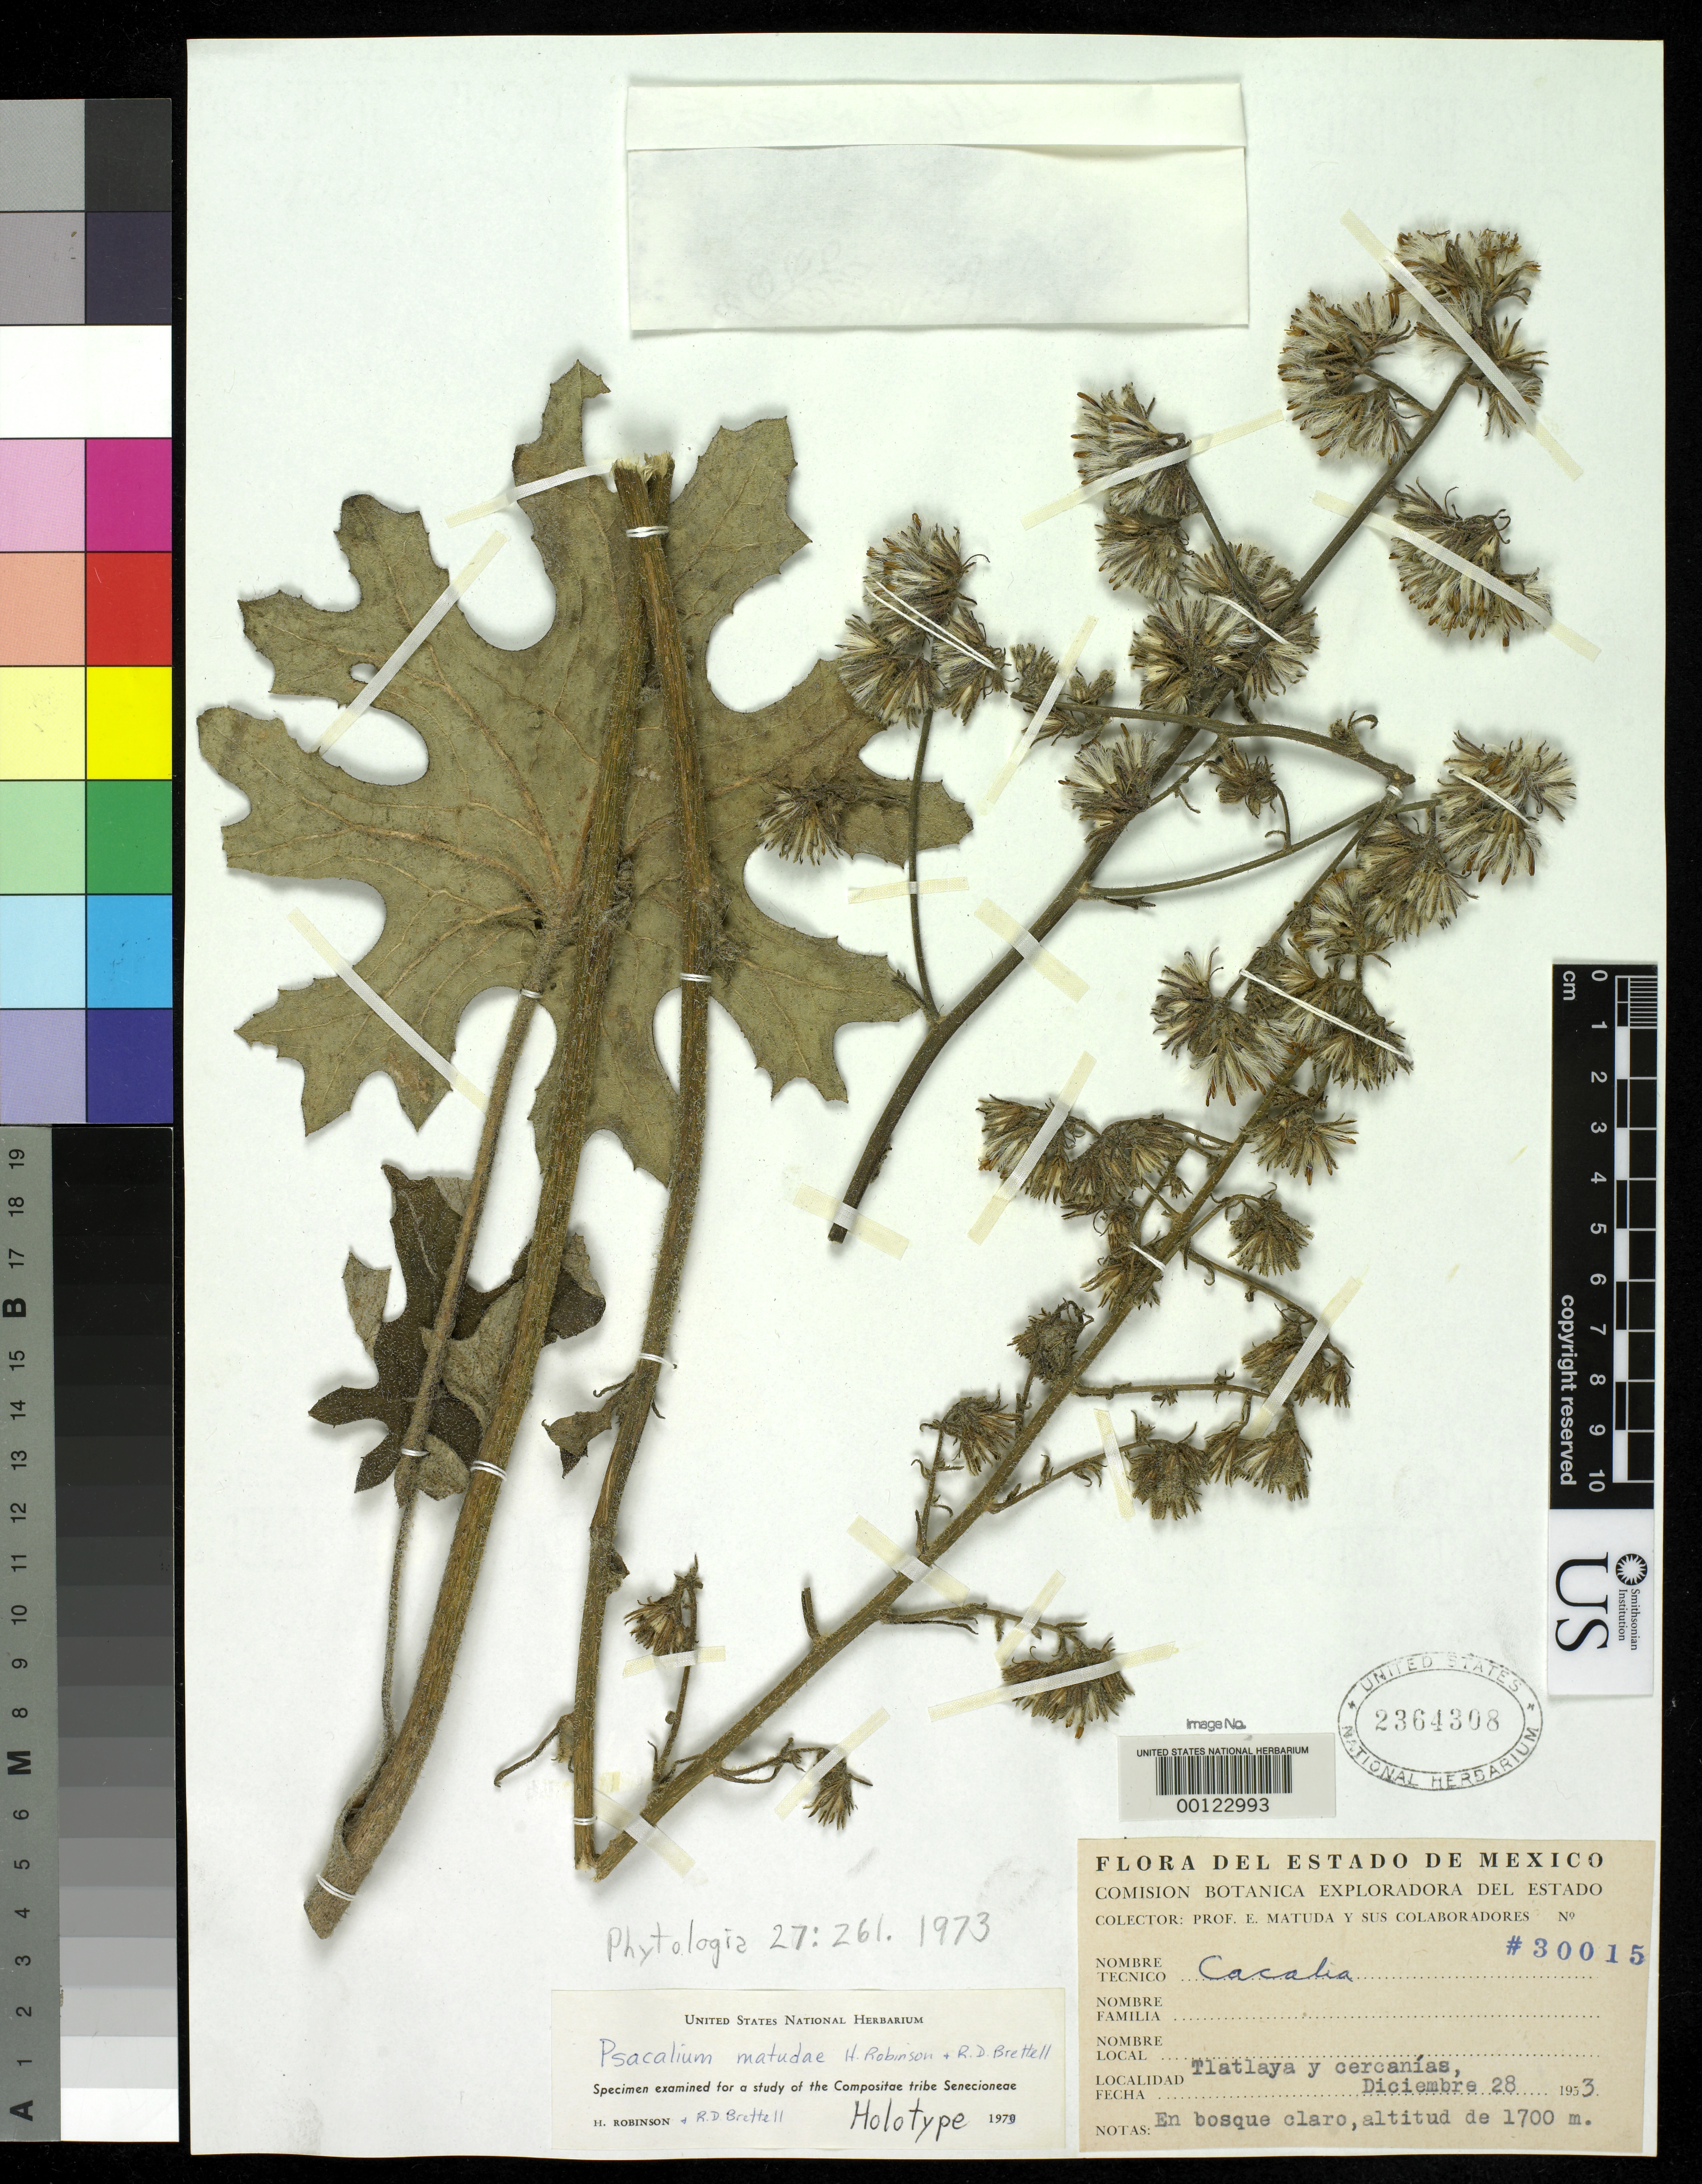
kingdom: Plantae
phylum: Tracheophyta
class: Magnoliopsida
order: Asterales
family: Asteraceae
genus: Psacalium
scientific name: Psacalium matudae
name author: H. Rob. & Brettell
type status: Holotype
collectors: E. Matuda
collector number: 30015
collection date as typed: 28 Dec 1953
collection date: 1953-12-28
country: Mexico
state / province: México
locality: Tlatlaya.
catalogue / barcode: US 2364308